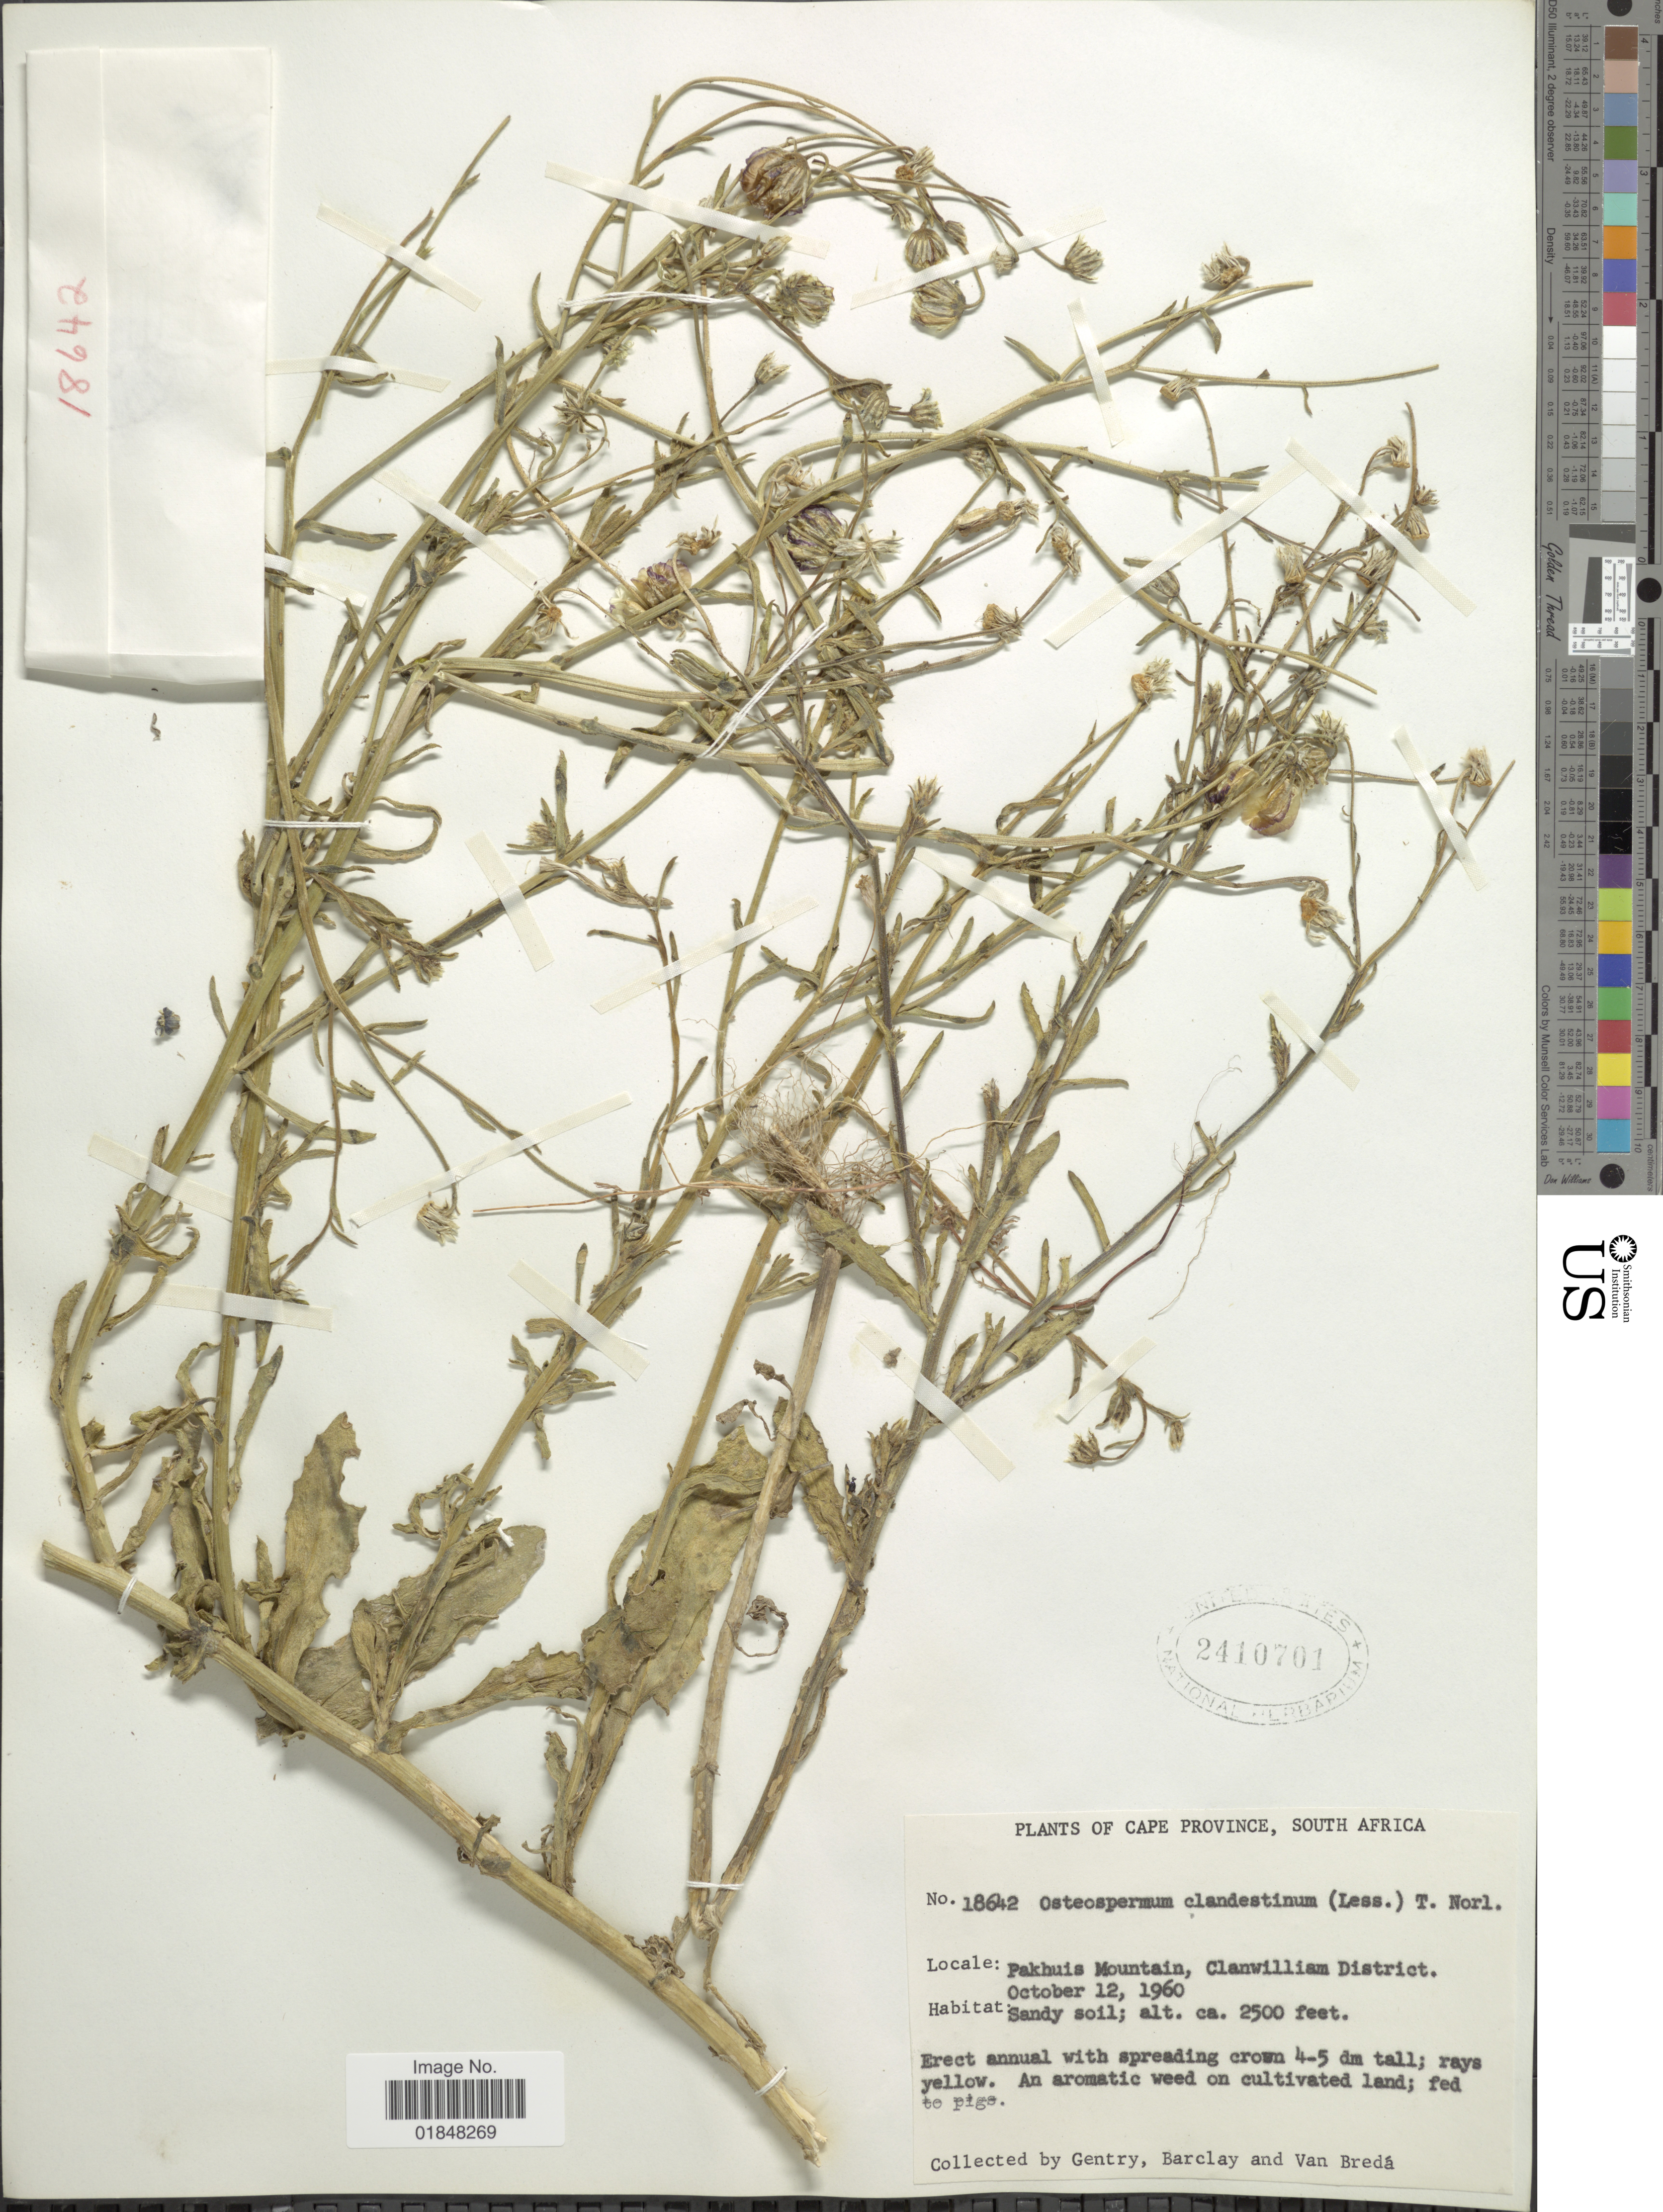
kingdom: Plantae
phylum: Tracheophyta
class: Magnoliopsida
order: Asterales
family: Asteraceae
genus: Osteospermum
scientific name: Osteospermum clandestinum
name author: (Less.) Norl.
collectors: Gentry, --, -- Barclay & P. Van Breda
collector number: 18642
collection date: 1960-10-12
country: South Africa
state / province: Western Cape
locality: Pakhuis Mountain, Clanwilliam District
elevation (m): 762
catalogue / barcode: US 2410701